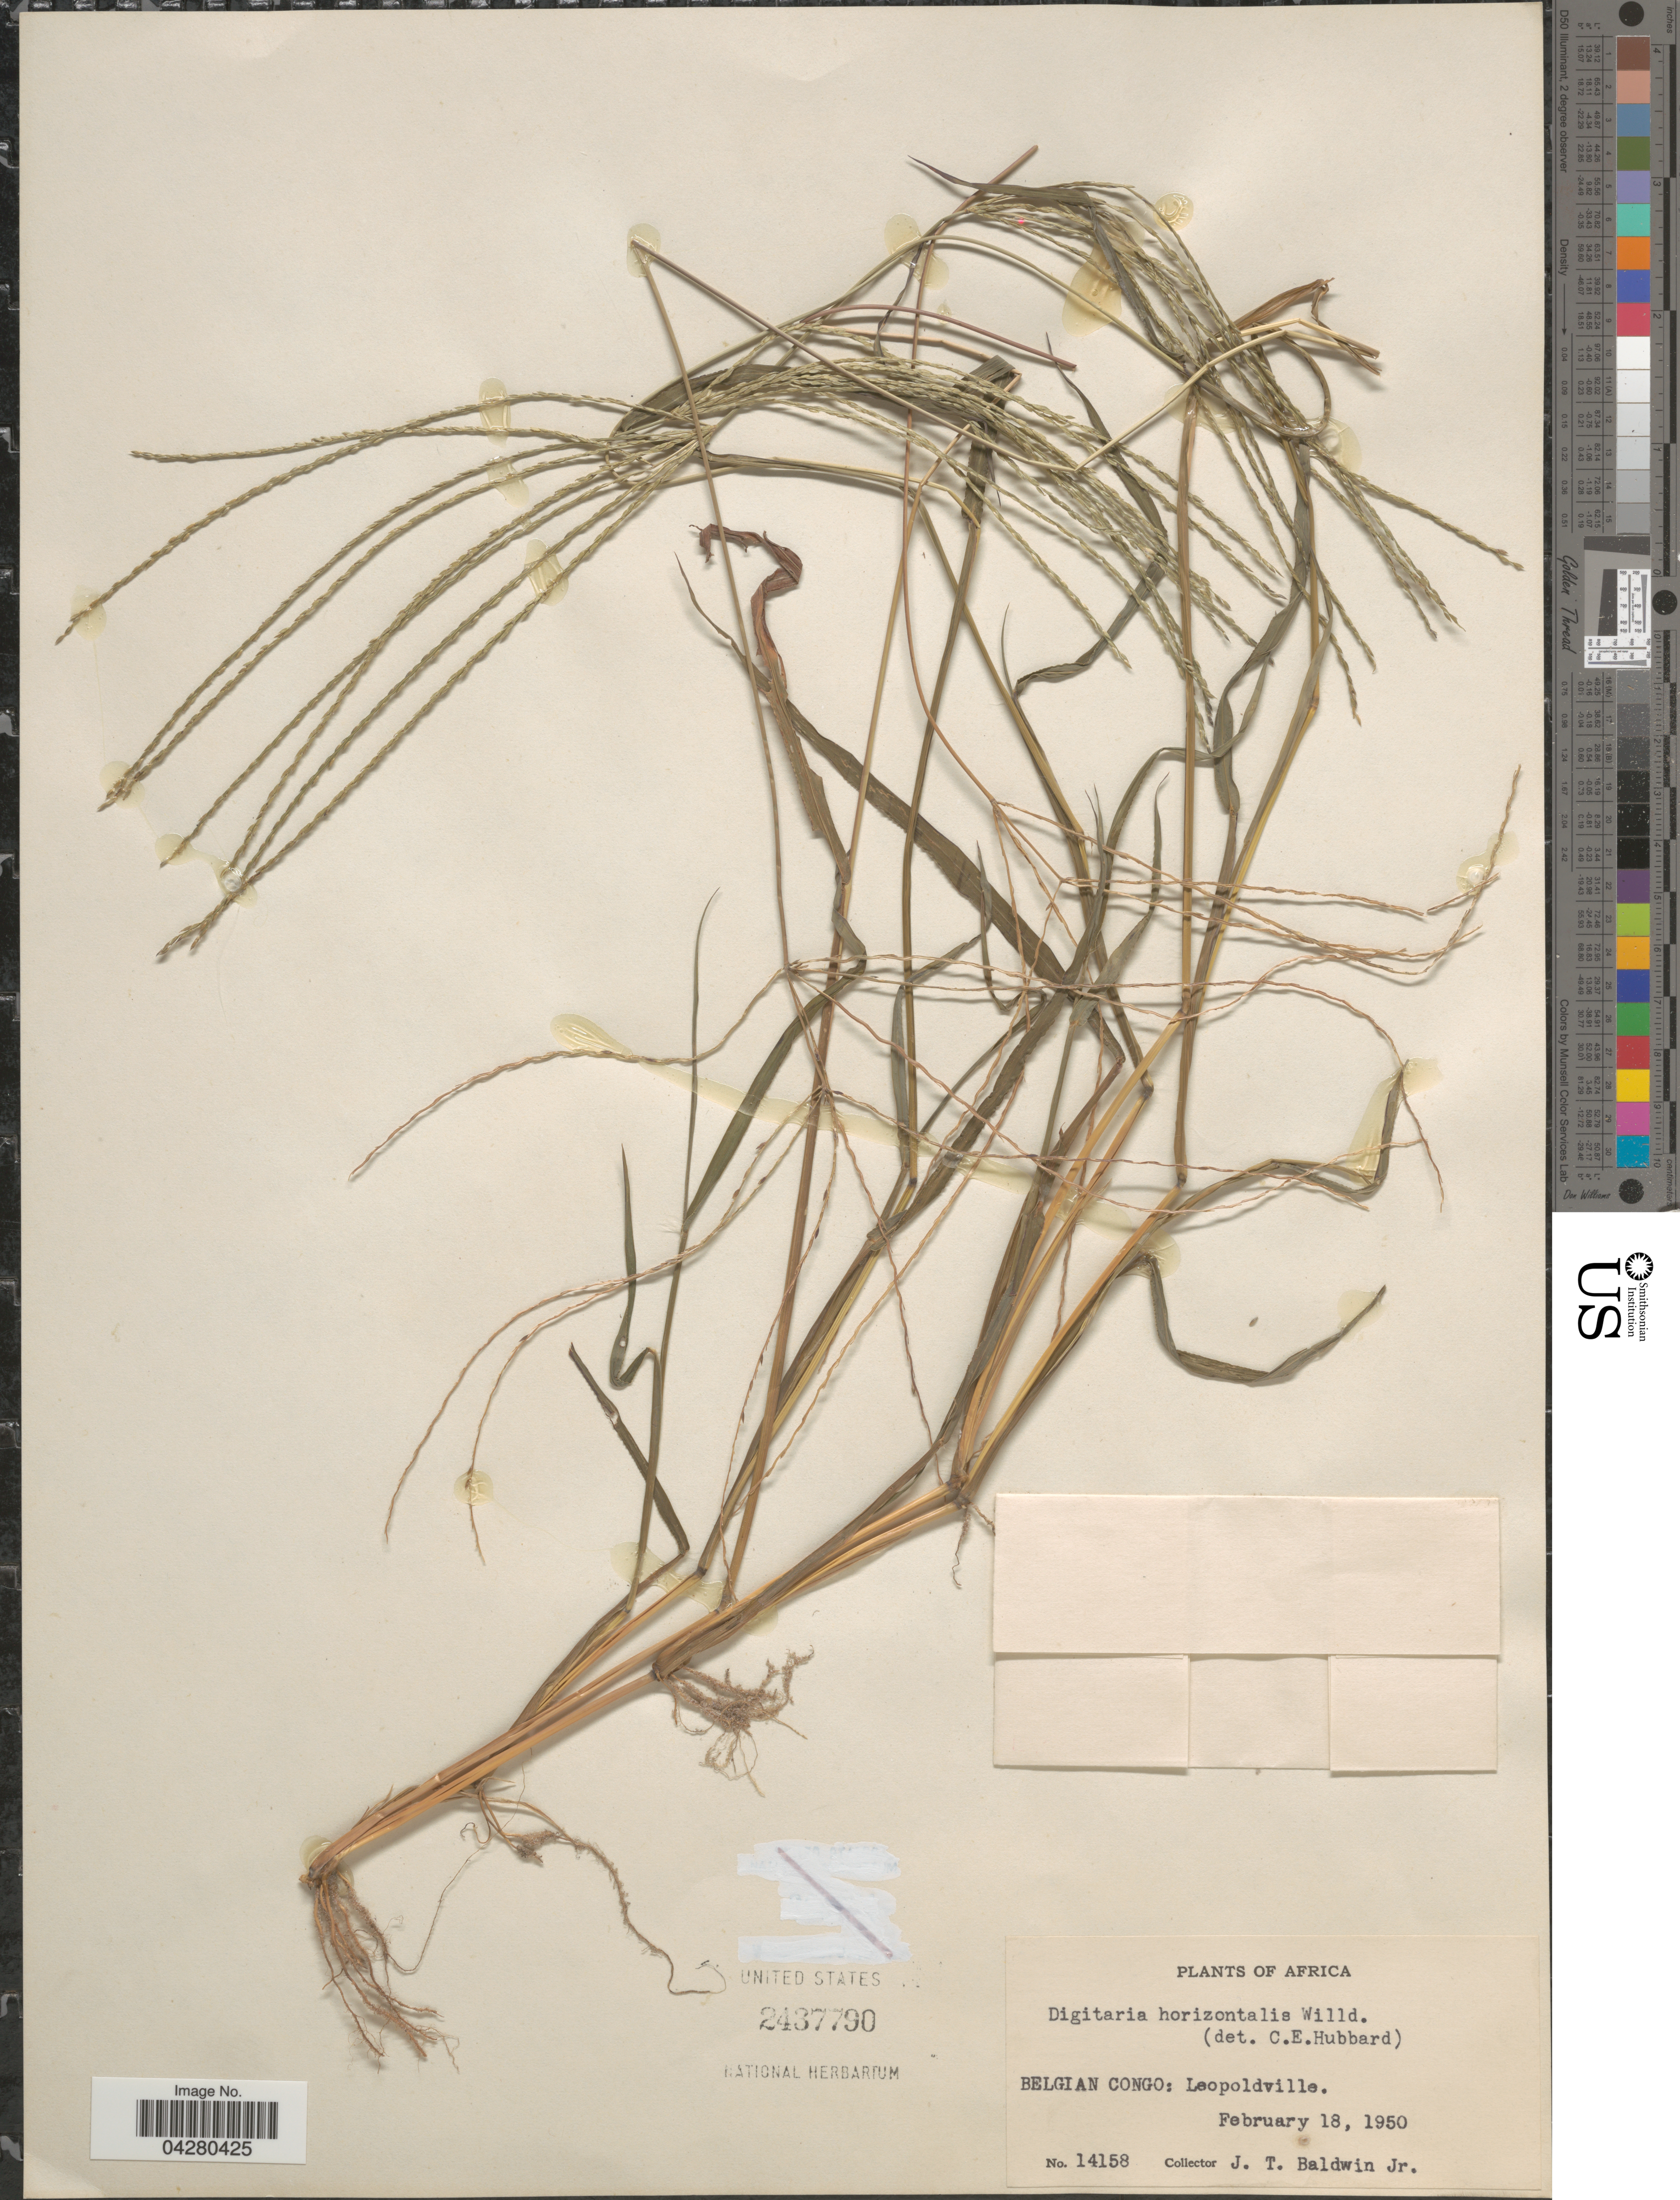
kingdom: Plantae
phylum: Tracheophyta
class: Liliopsida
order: Poales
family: Poaceae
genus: Digitaria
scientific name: Digitaria horizontalis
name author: Willd.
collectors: J. T. Baldwin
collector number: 14158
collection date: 1950-02-18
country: Congo, Democratic Republic of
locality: Belgian Congo: Leopoldville.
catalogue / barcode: US 2437790